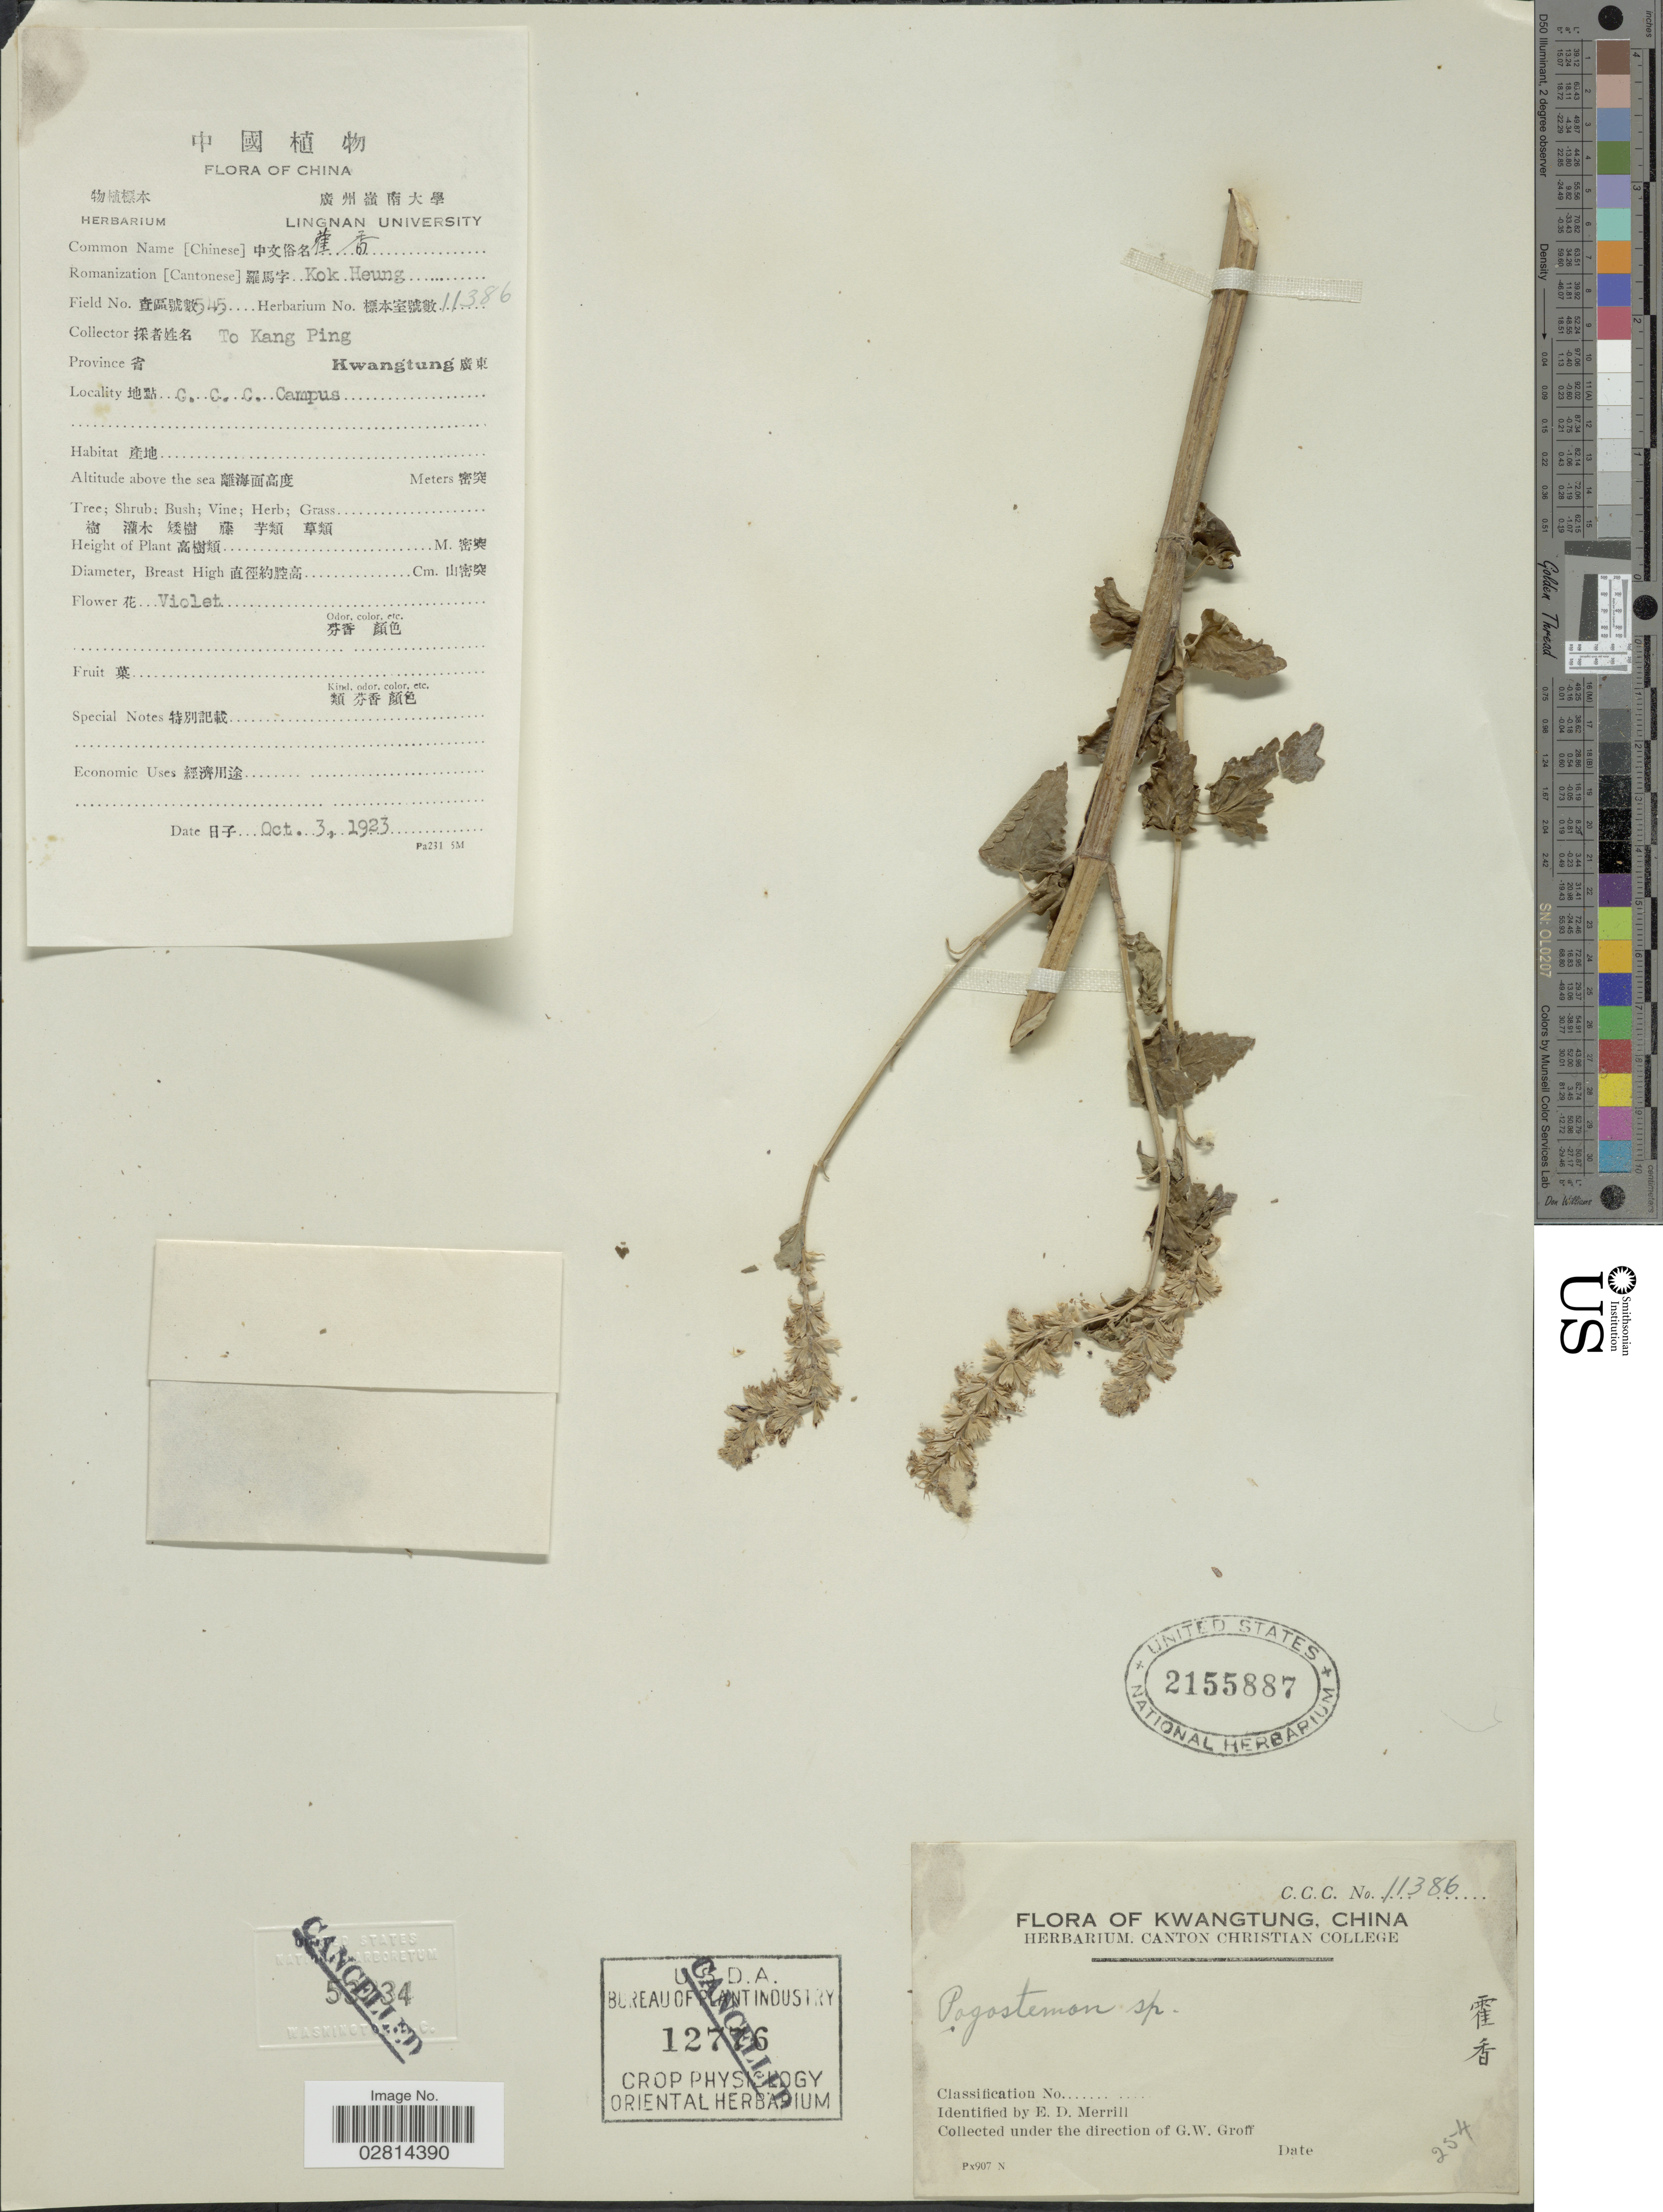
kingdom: Plantae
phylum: Tracheophyta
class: Magnoliopsida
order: Lamiales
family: Lamiaceae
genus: Pogostemon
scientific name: Pogostemon sp.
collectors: T. Ping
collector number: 11386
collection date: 1923-10-03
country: China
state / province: Guangdong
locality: Kwangtung. C. C. C. Campus.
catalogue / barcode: US 2155887